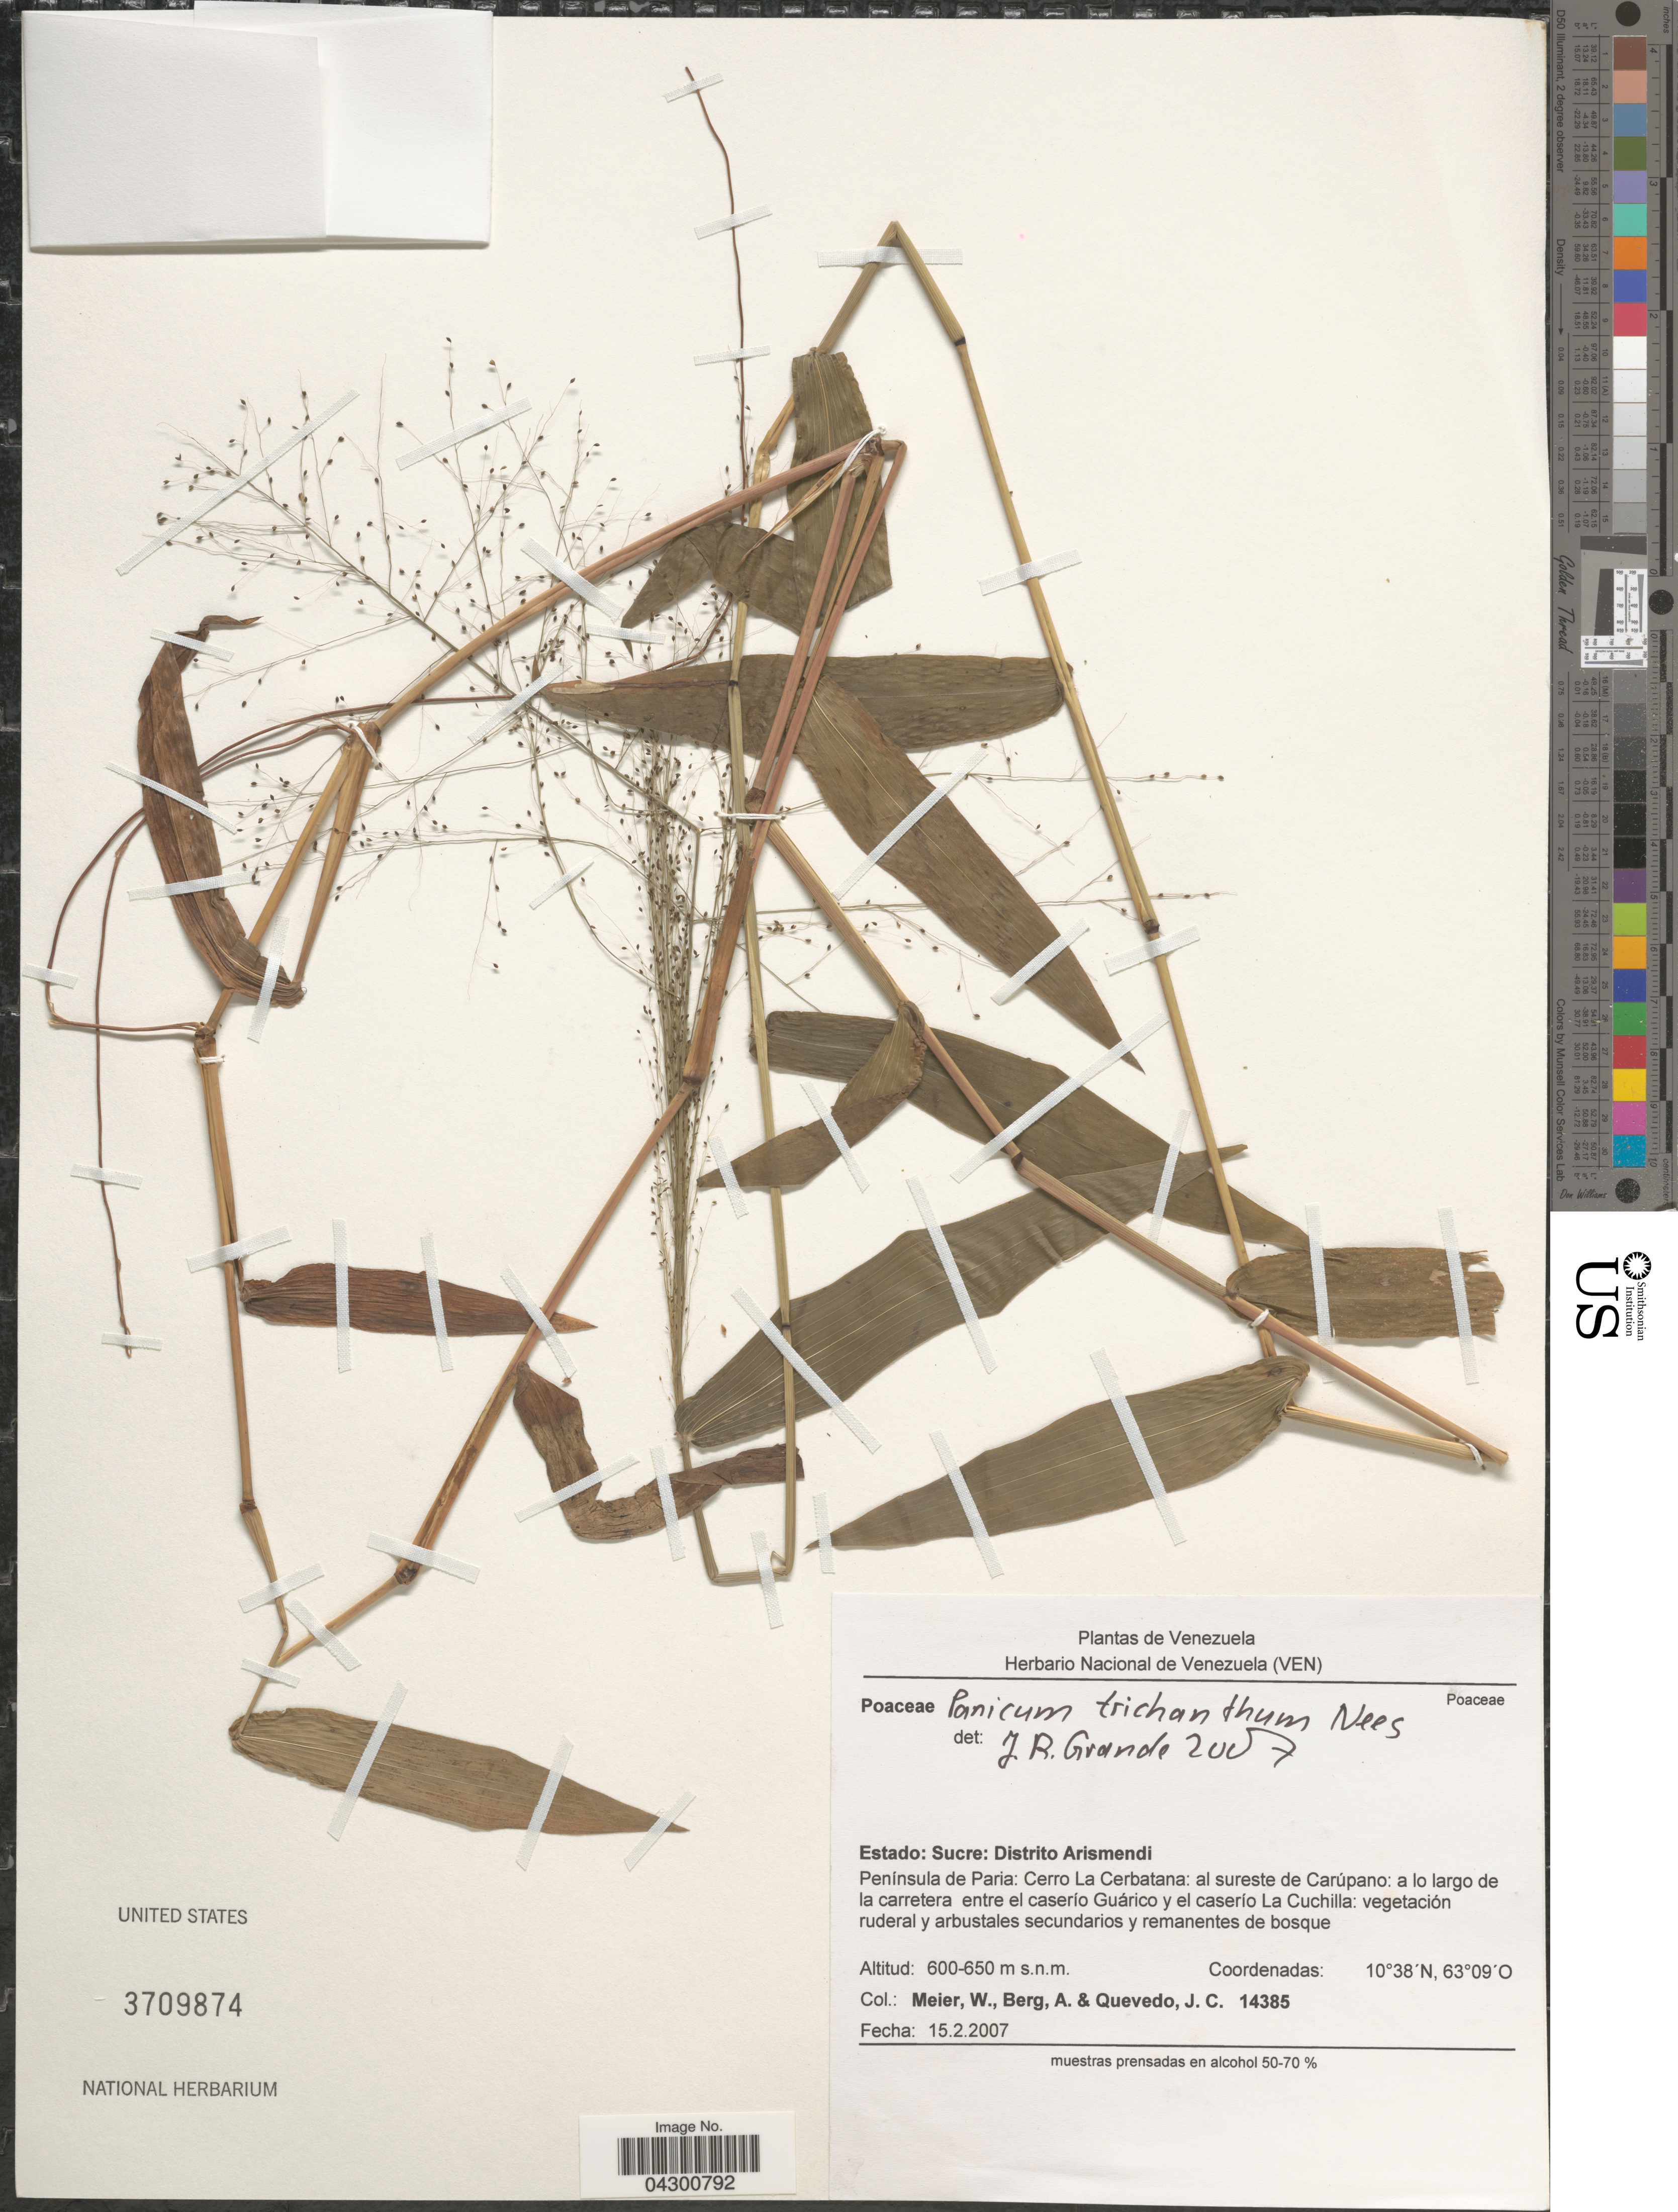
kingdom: Plantae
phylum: Tracheophyta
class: Liliopsida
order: Poales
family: Poaceae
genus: Panicum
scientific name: Panicum trichanthum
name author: Nees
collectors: W. Meier, A. Berg & J. Quevedo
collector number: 14385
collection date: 2007-02-15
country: Venezuela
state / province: Sucre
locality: Distrito Arismendi. Península de Paria: Cerro La Cerbatana: al sureste de Carúpano: a lo largo de la carretera entre el caserío Guárico y el caserío La Cuchilla.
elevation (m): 600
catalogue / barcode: US 3709874